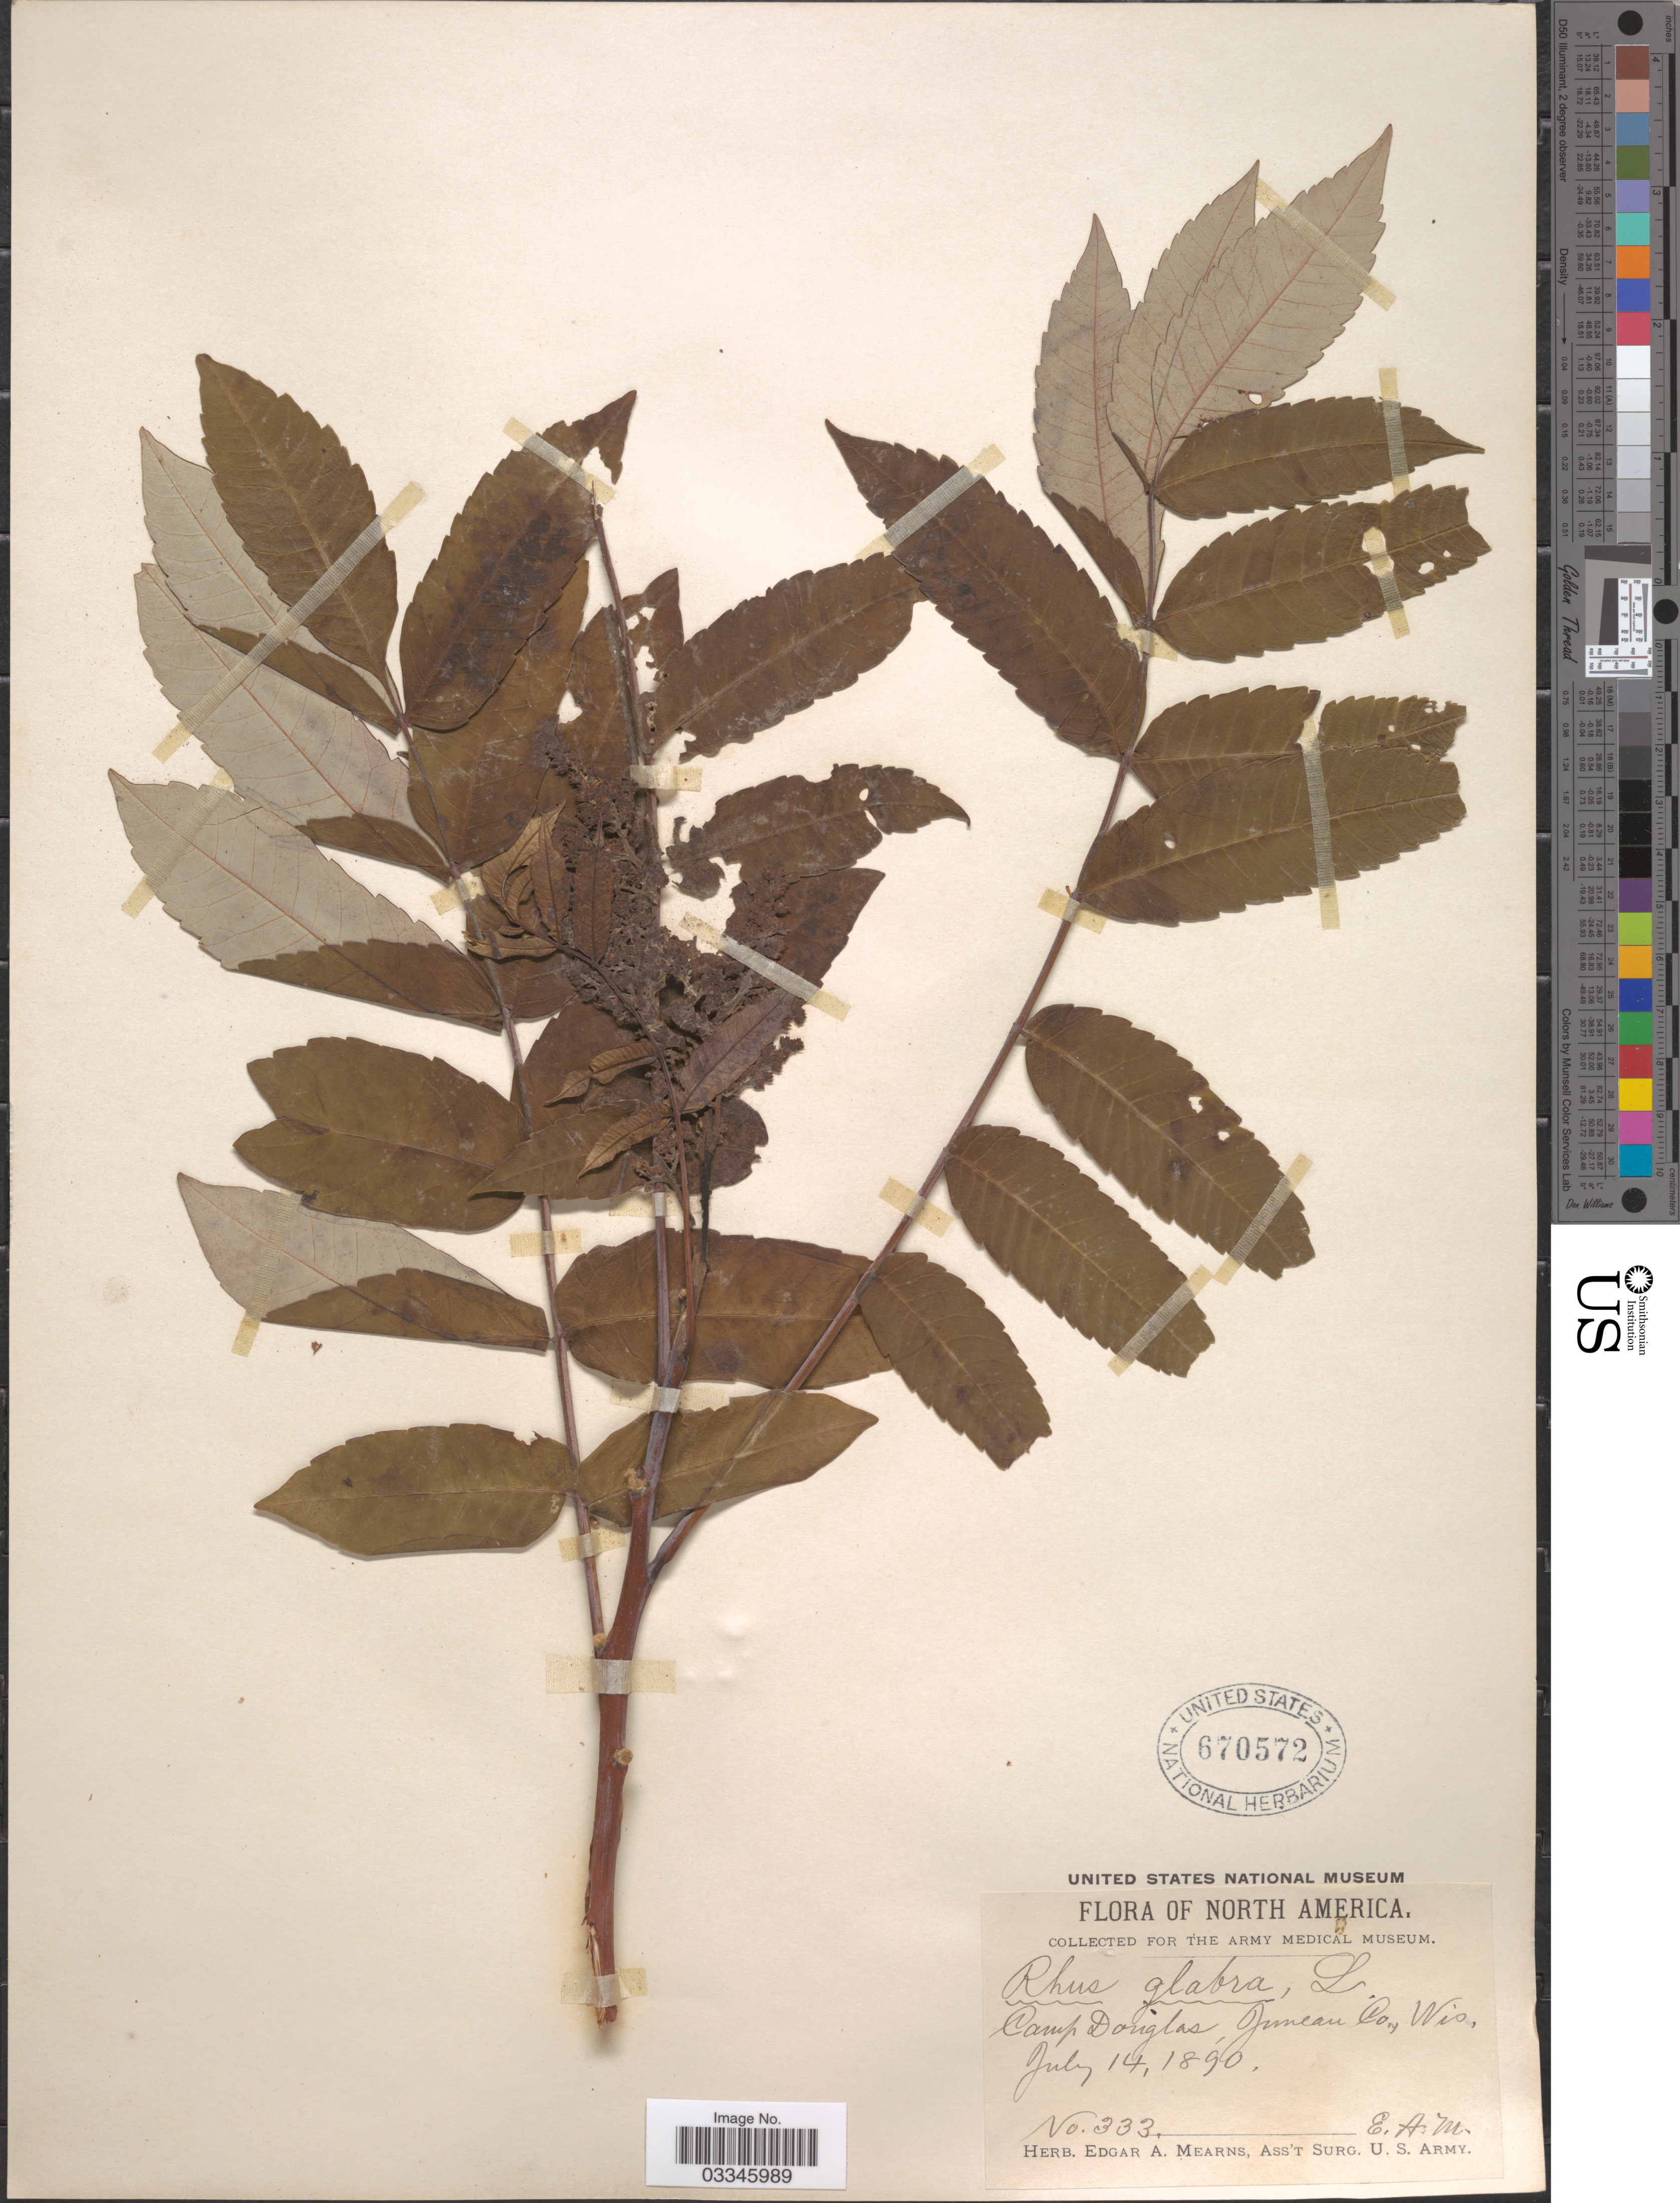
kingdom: Plantae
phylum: Tracheophyta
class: Magnoliopsida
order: Sapindales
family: Anacardiaceae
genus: Rhus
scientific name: Rhus glabra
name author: L.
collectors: E. A. Mearns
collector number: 333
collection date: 1890-07-14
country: United States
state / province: Wisconsin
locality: Camp Douglas, Juneau Co.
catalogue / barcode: US 670572